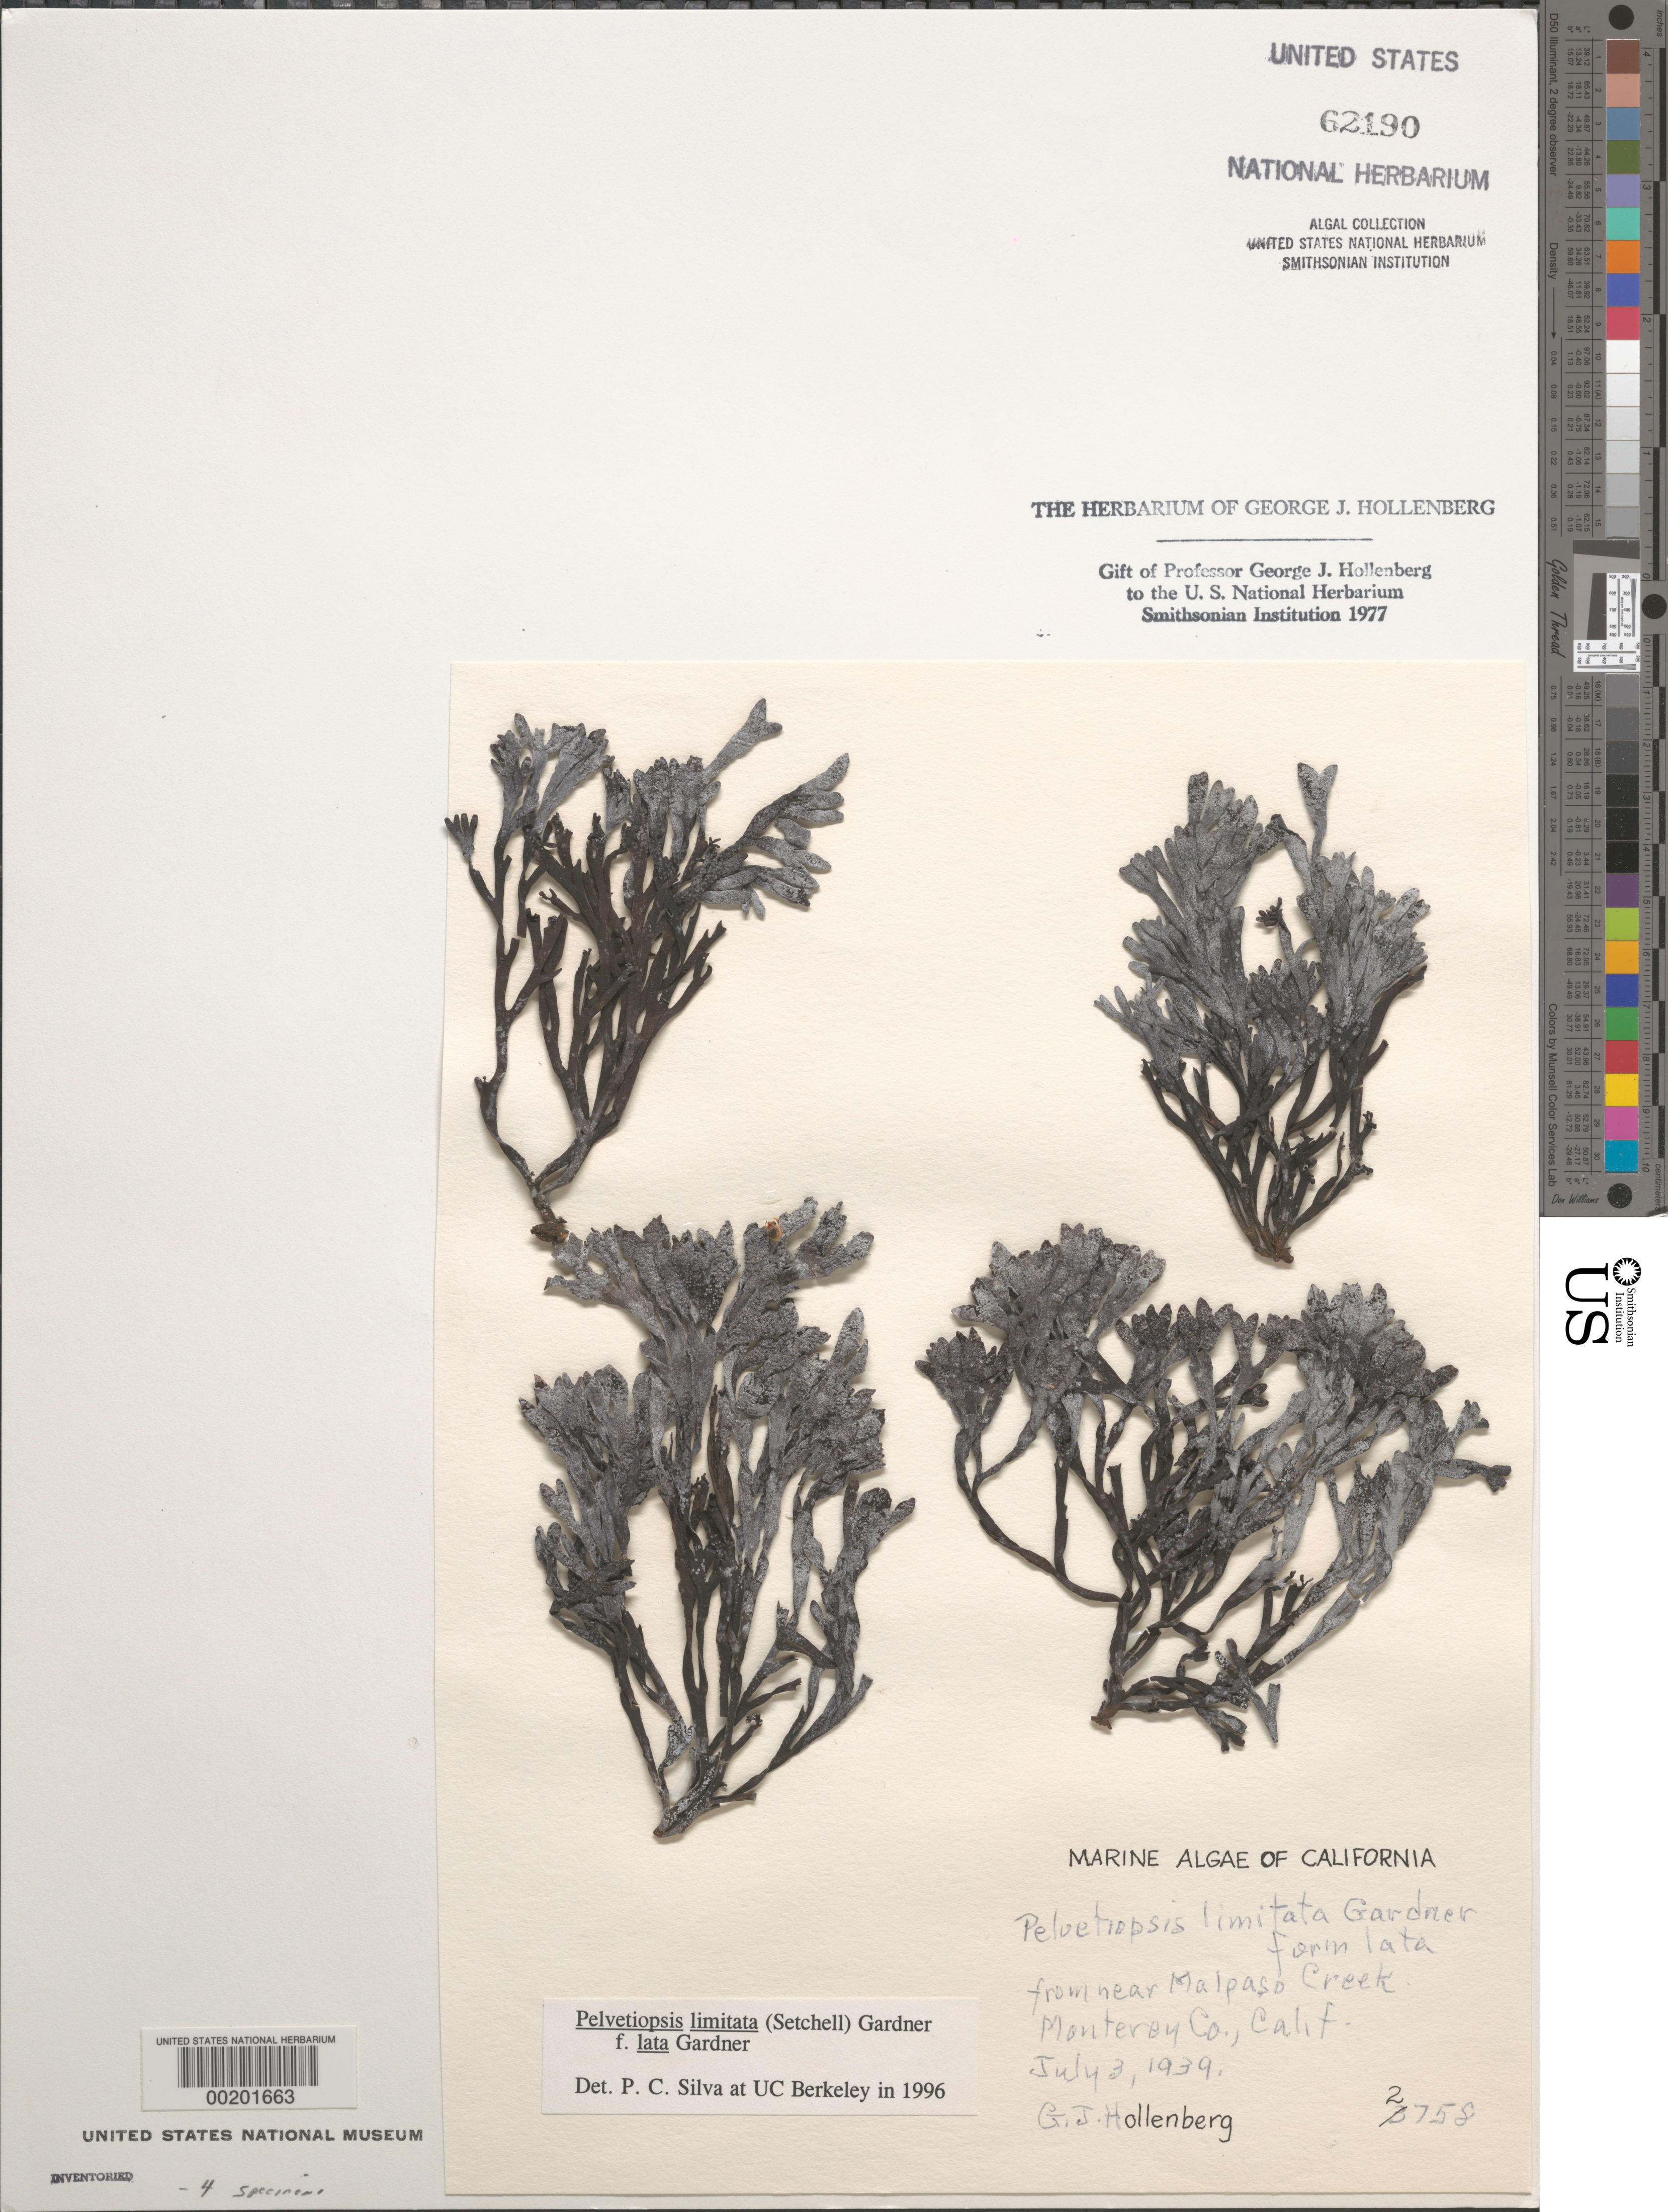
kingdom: Chromista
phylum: Ochrophyta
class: Phaeophyceae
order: Fucales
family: Fucaceae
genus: Pelvetiopsis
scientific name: Pelvetiopsis limitata f. lata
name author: N.L. Gardner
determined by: Silva, P. C.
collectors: G. Hollenberg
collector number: GJH 2758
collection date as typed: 03 Jul 1939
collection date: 1939-07-03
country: United States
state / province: California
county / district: Monterey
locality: Near Malpaso Creek, south of Carmel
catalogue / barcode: US 62190